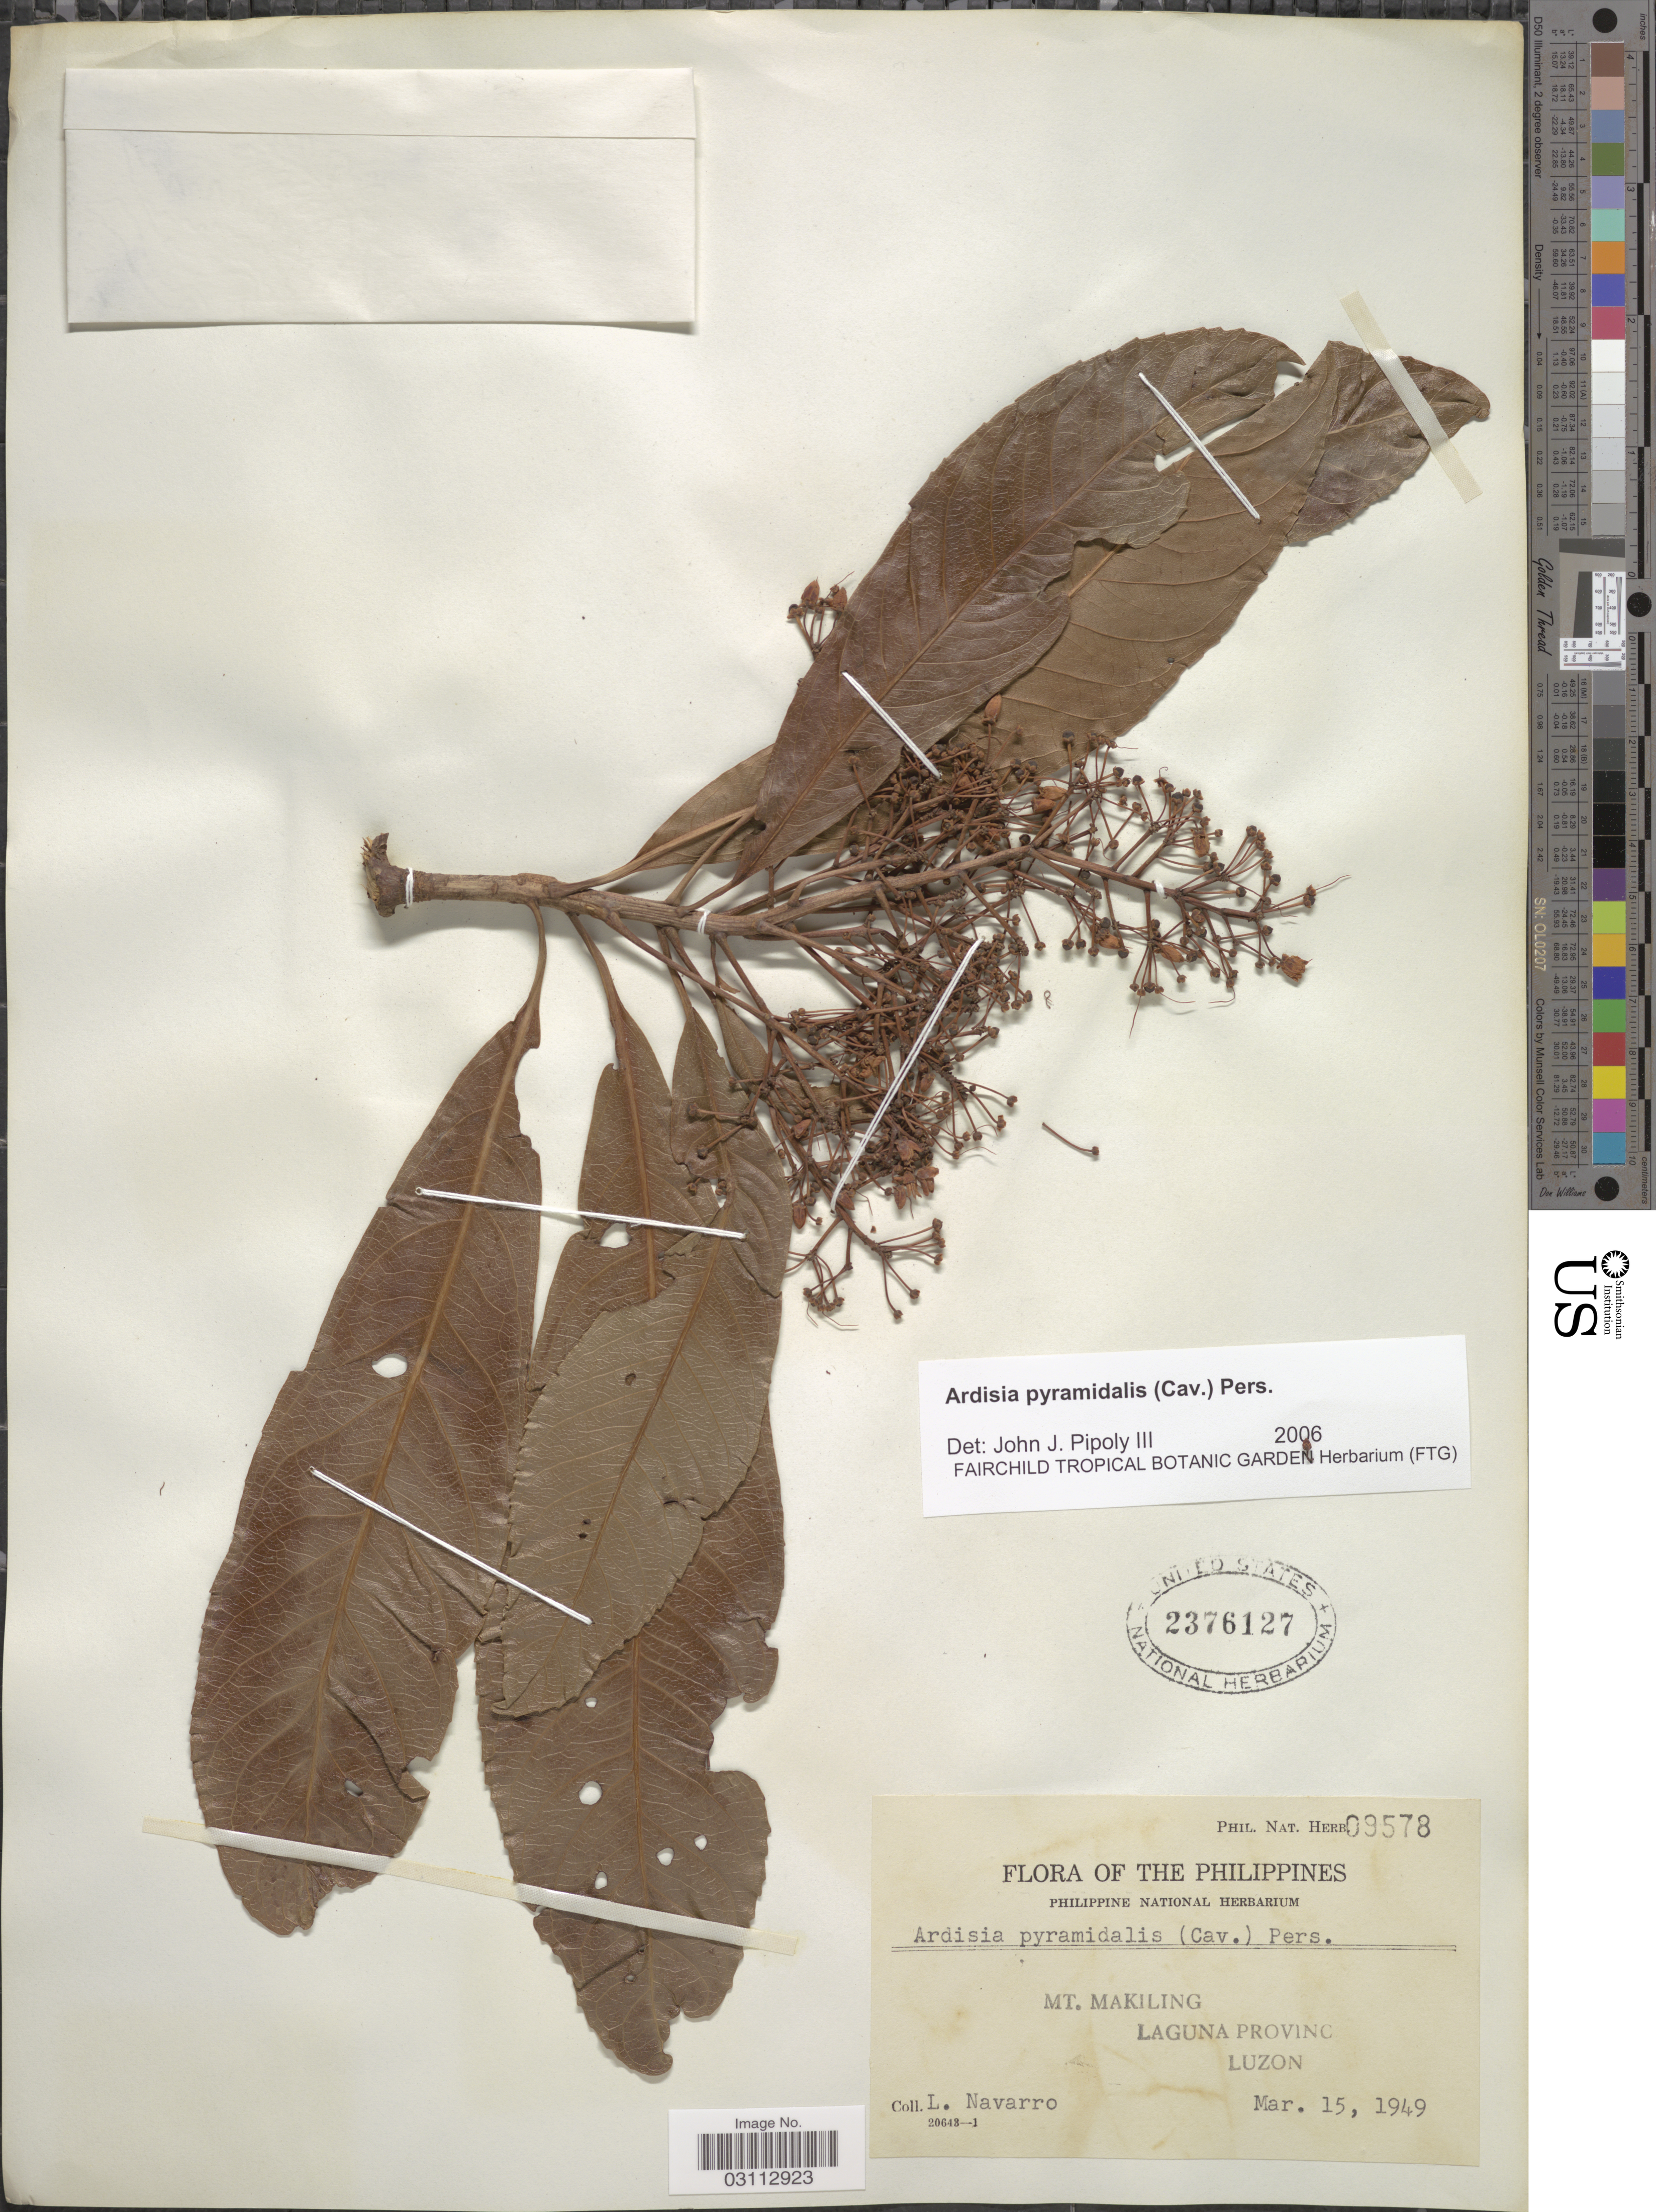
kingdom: Plantae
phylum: Tracheophyta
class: Magnoliopsida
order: Ericales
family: Primulaceae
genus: Ardisia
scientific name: Ardisia pyramidalis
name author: (Cav.) Pers.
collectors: L. Navarro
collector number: Phil. Nat. Herb. 09578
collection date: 1949-03-15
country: Philippines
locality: Mt. Makiling. Laguna Provinc. Luzon.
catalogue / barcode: US 2376127